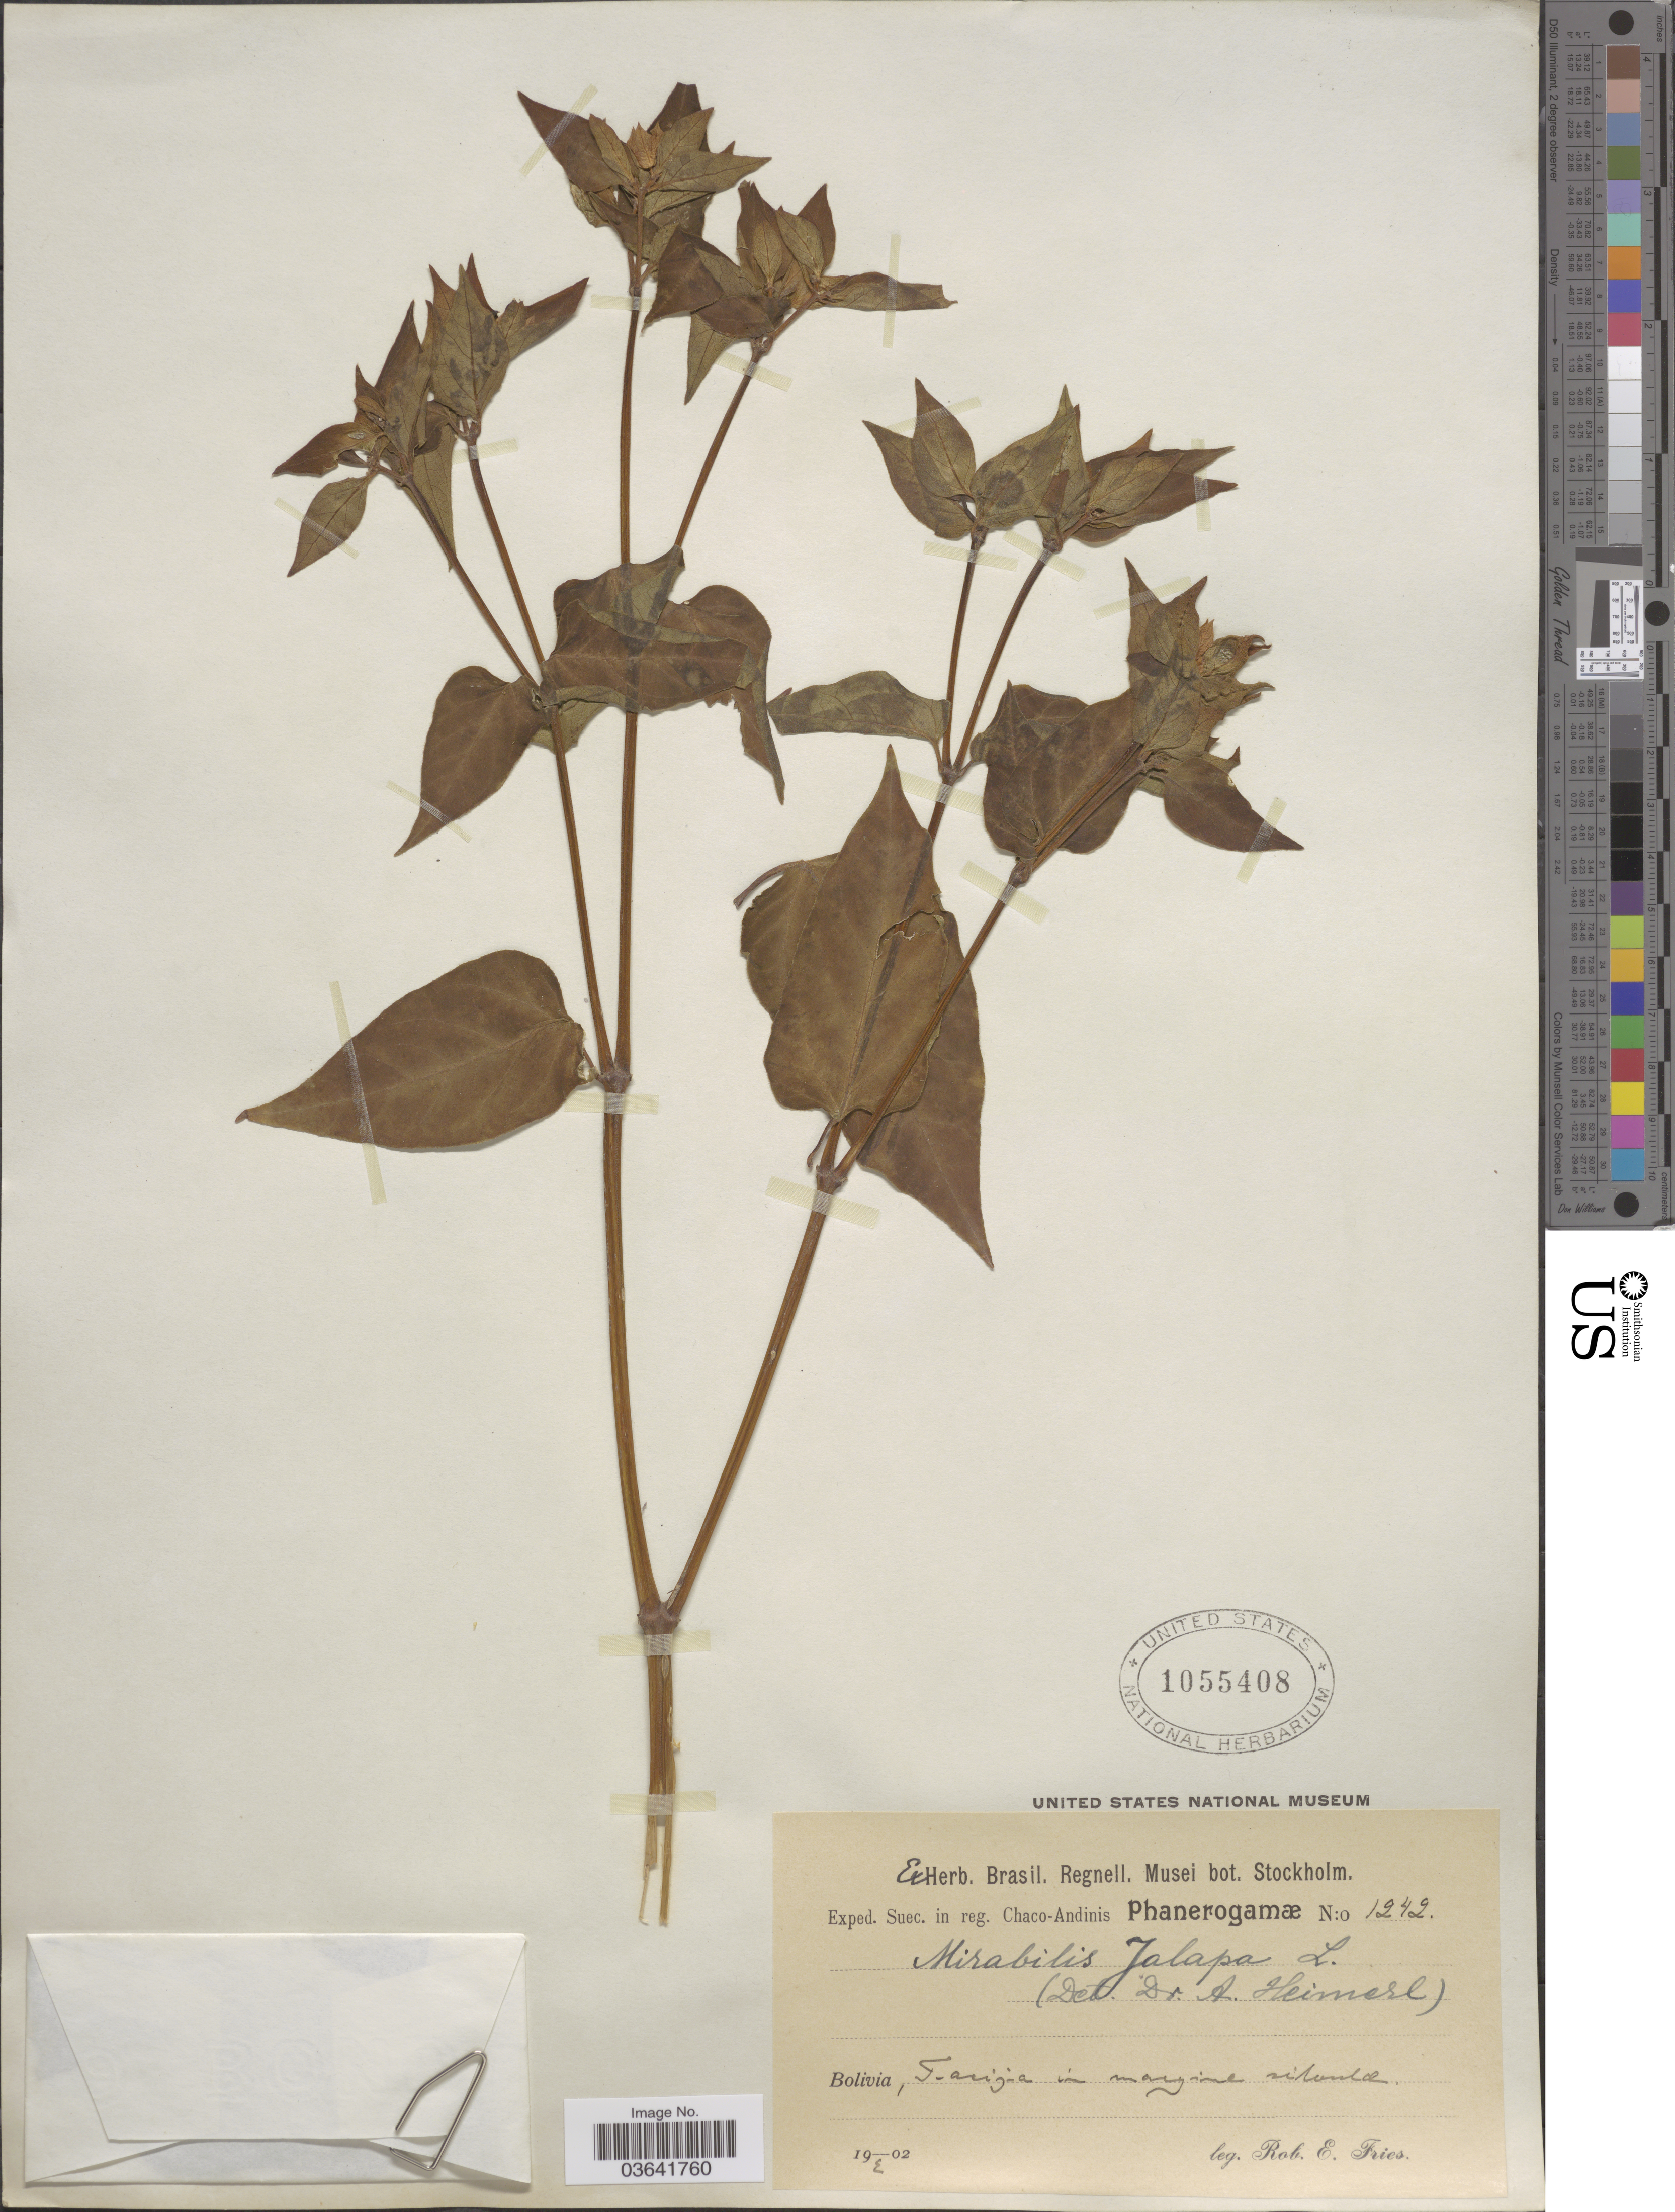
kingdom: Plantae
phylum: Tracheophyta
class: Magnoliopsida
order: Caryophyllales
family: Nyctaginaceae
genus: Mirabilis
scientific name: Mirabilis jalapa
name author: L.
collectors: R. E. Fries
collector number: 1242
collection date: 1902-02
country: Bolivia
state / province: Tarija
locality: Tarija in margine silanlae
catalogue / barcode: US 1055408